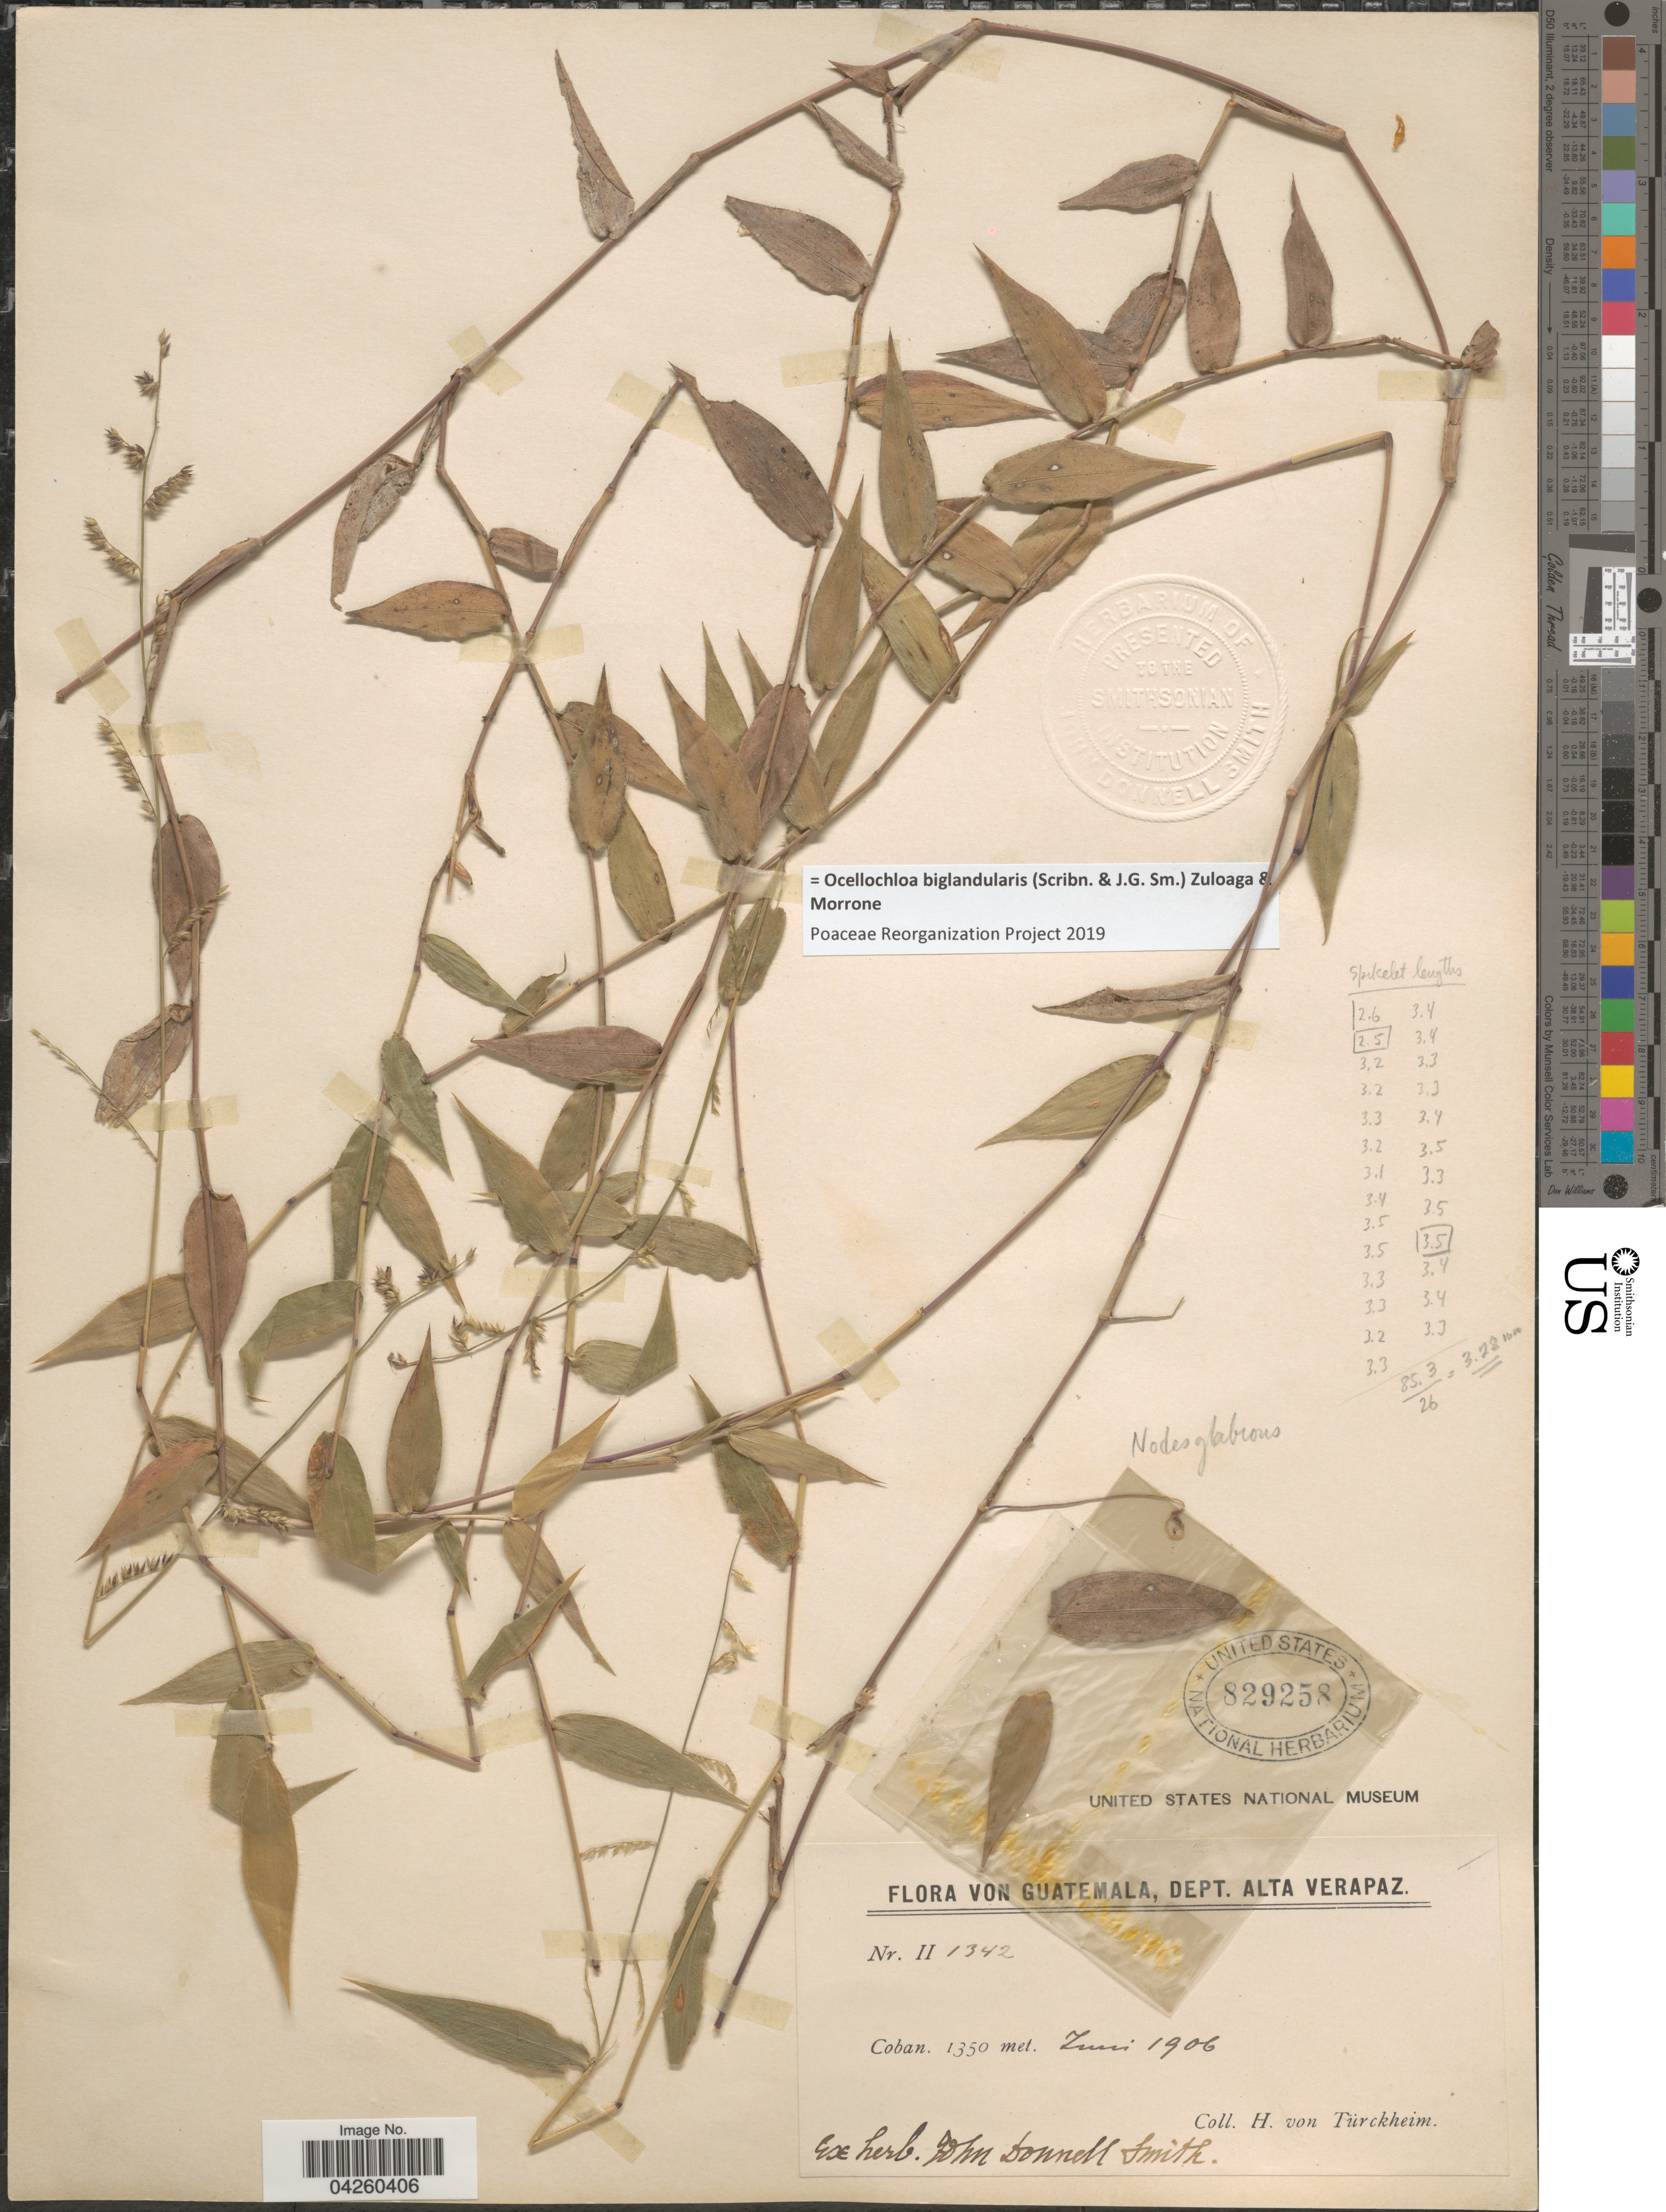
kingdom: Plantae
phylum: Tracheophyta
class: Liliopsida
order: Poales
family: Poaceae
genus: Ocellochloa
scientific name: Ocellochloa biglandularis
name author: (Scribn. & J.G. Sm.) Zuloaga & Morrone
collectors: H. von Türckheim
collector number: II1342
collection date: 1906-06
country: Guatemala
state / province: Alta Verapaz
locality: Dept. Alta Verapaz. Coban.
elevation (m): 1350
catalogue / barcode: US 829258